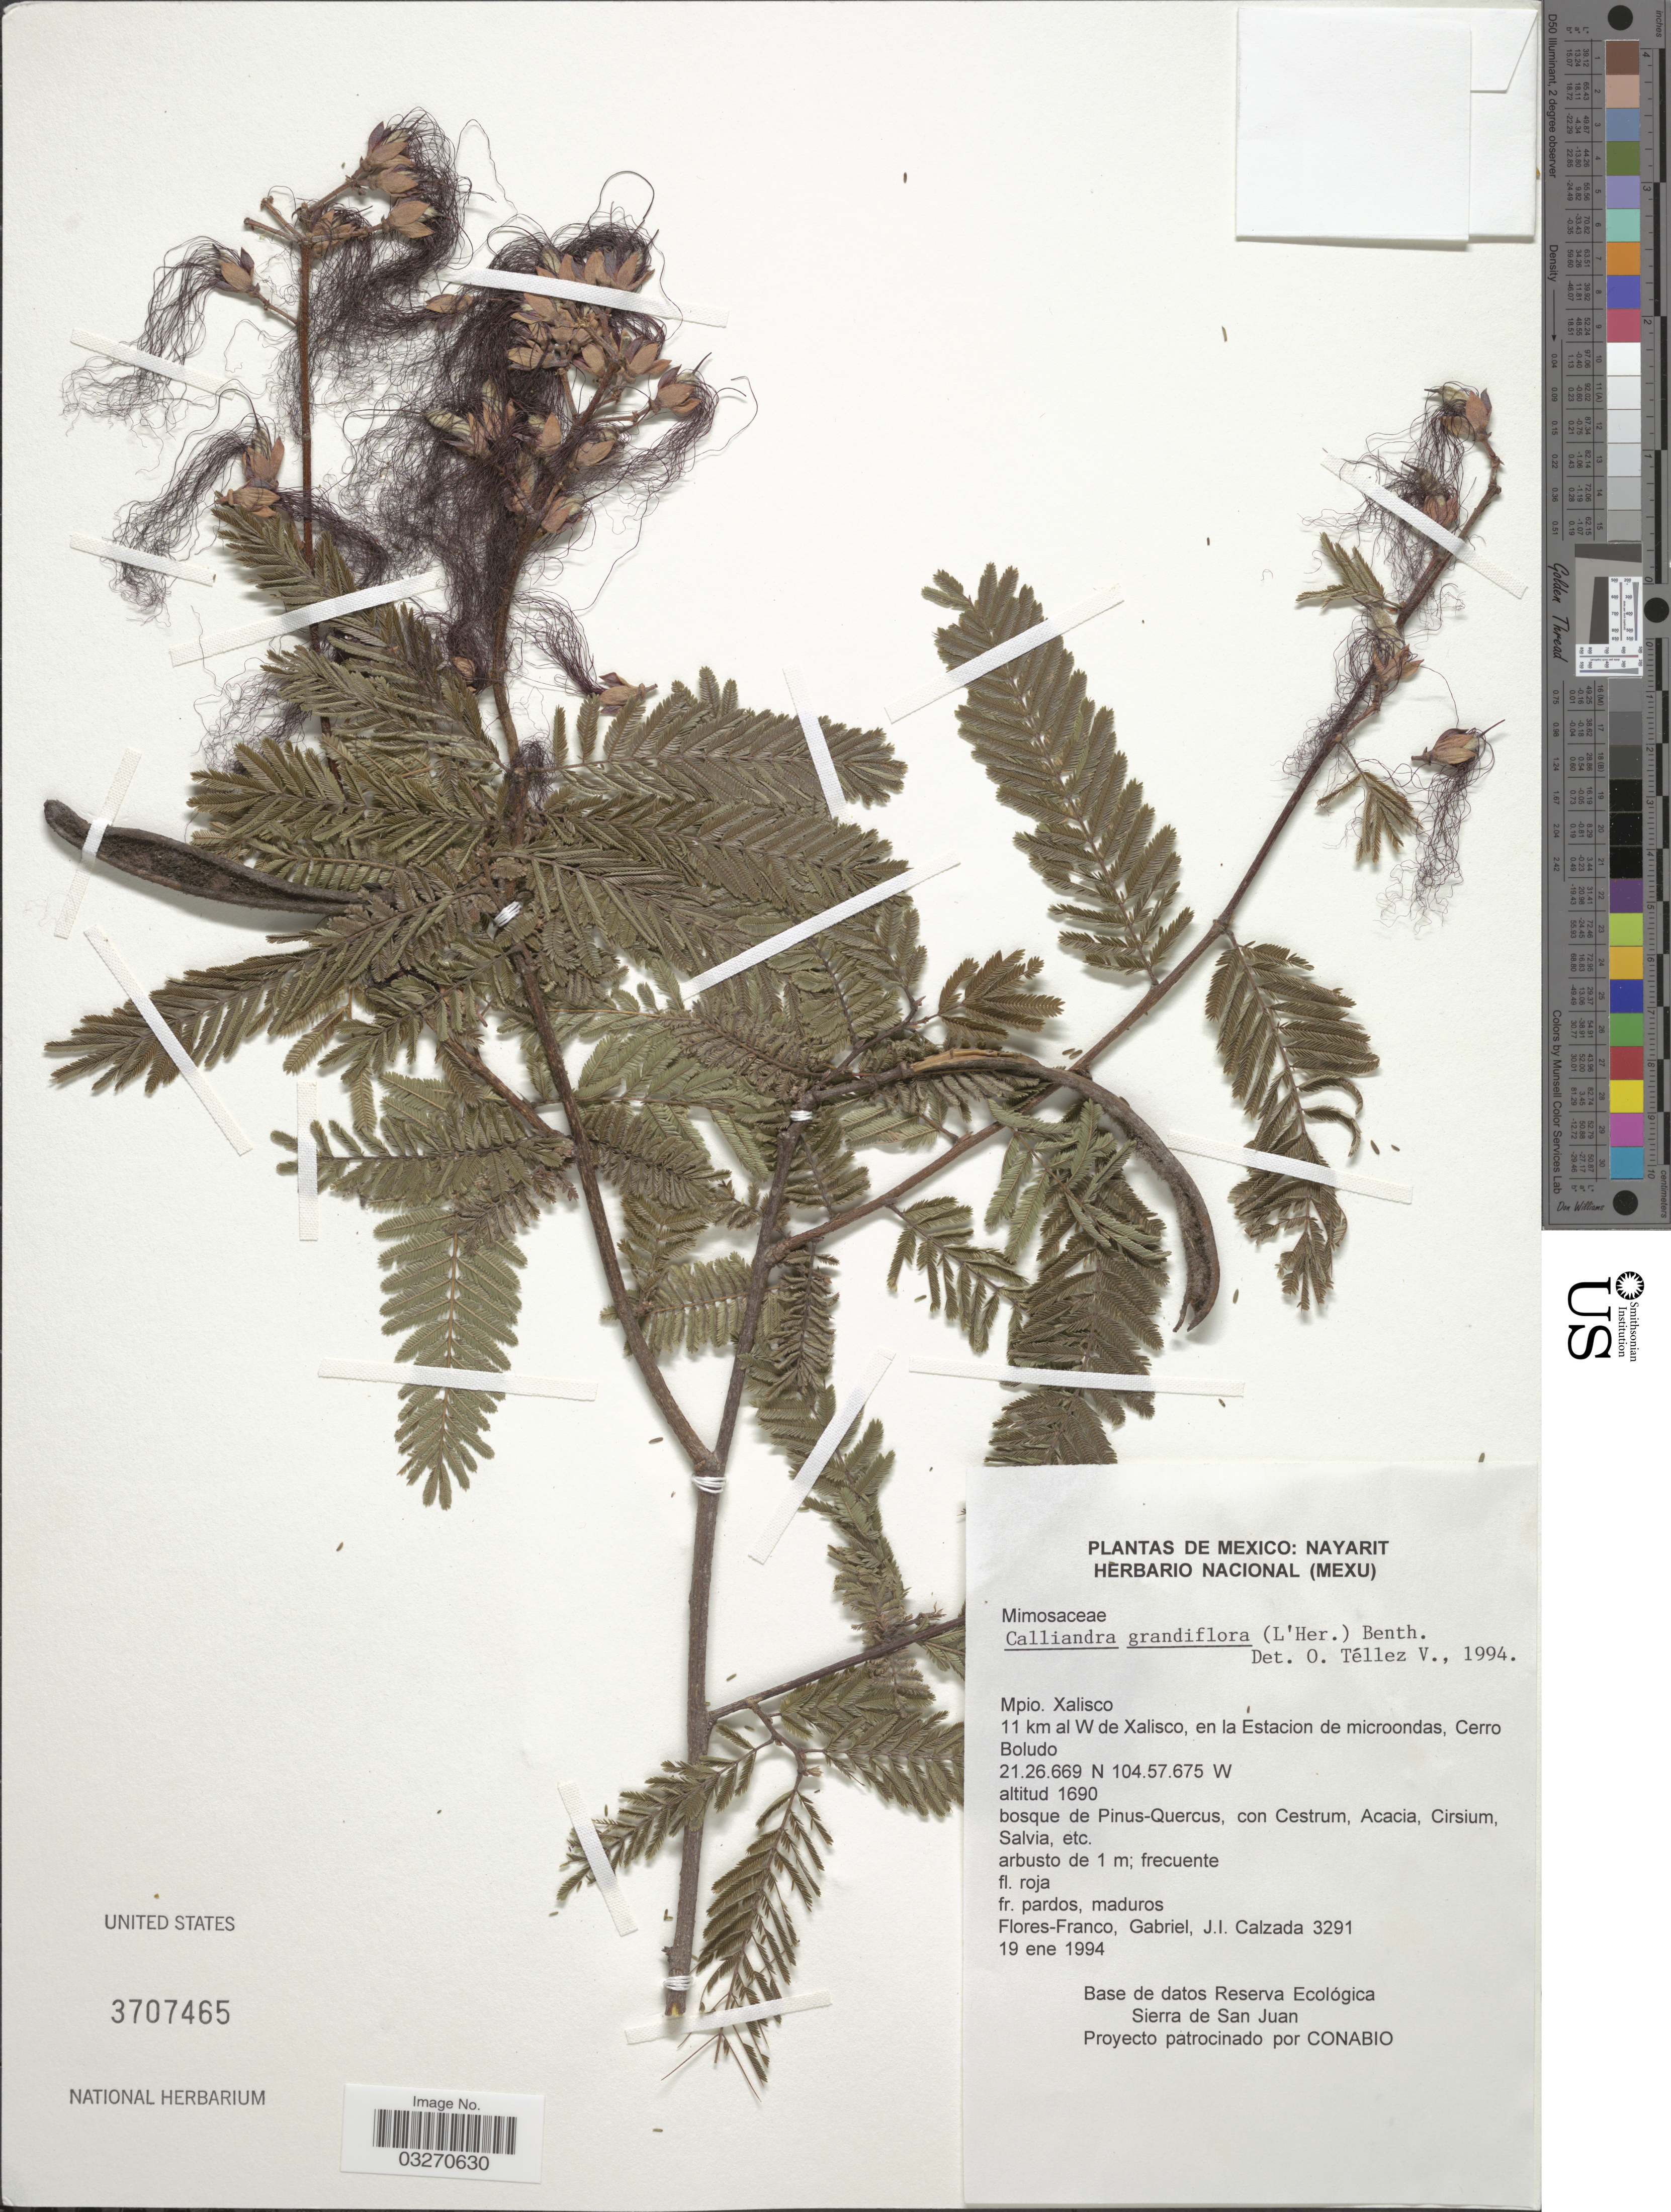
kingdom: Plantae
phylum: Tracheophyta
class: Magnoliopsida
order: Fabales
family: Fabaceae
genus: Calliandra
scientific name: Calliandra grandiflora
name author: (L'Hér.) Benth.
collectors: G. Flores F. & J. I. Calzada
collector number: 3291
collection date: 1994-01-19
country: Mexico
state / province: Nayarit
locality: Mpio. Xalisco. 11 km al W de Xalisco, en la Estacion de microondas, Cerro Boludo.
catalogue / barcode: US 3707465